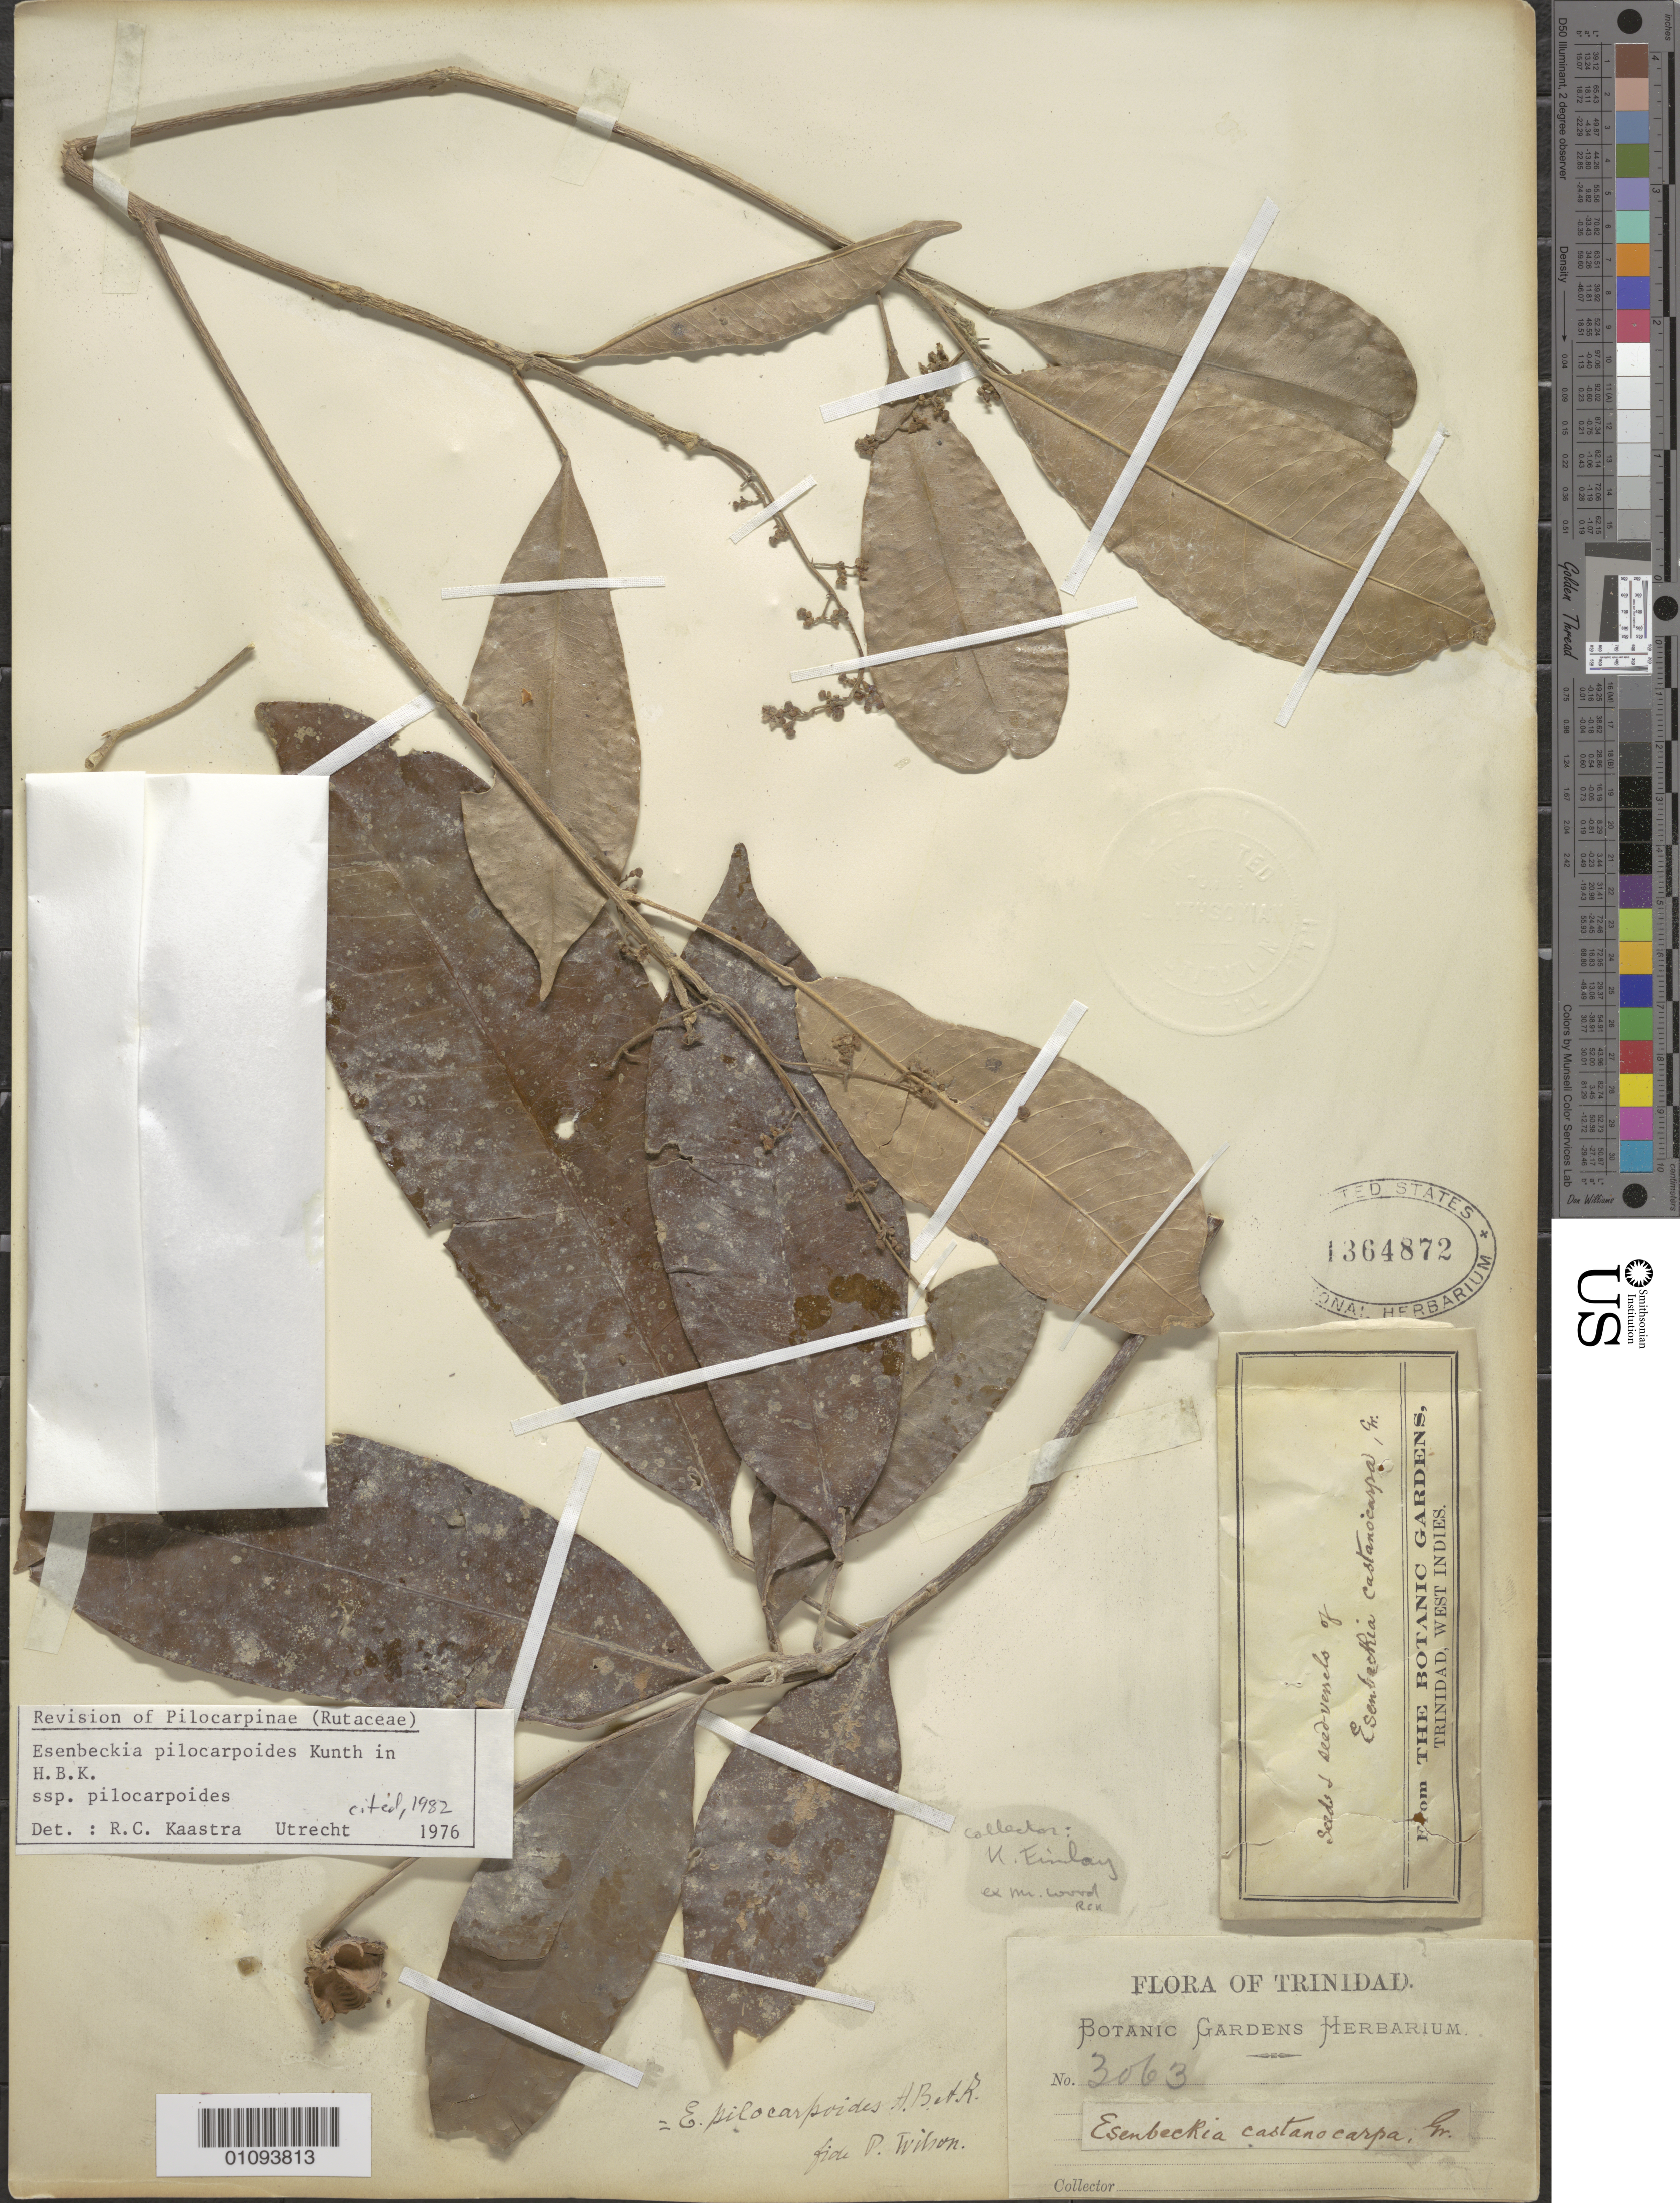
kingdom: Plantae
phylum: Tracheophyta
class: Magnoliopsida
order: Sapindales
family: Rutaceae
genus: Esenbeckia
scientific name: Esenbeckia pilocarpoides subsp. pilocarpoides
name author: Kunth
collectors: Botanic Gardens Herbarium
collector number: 3063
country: Trinidad and Tobago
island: Trinidad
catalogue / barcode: US 1364872